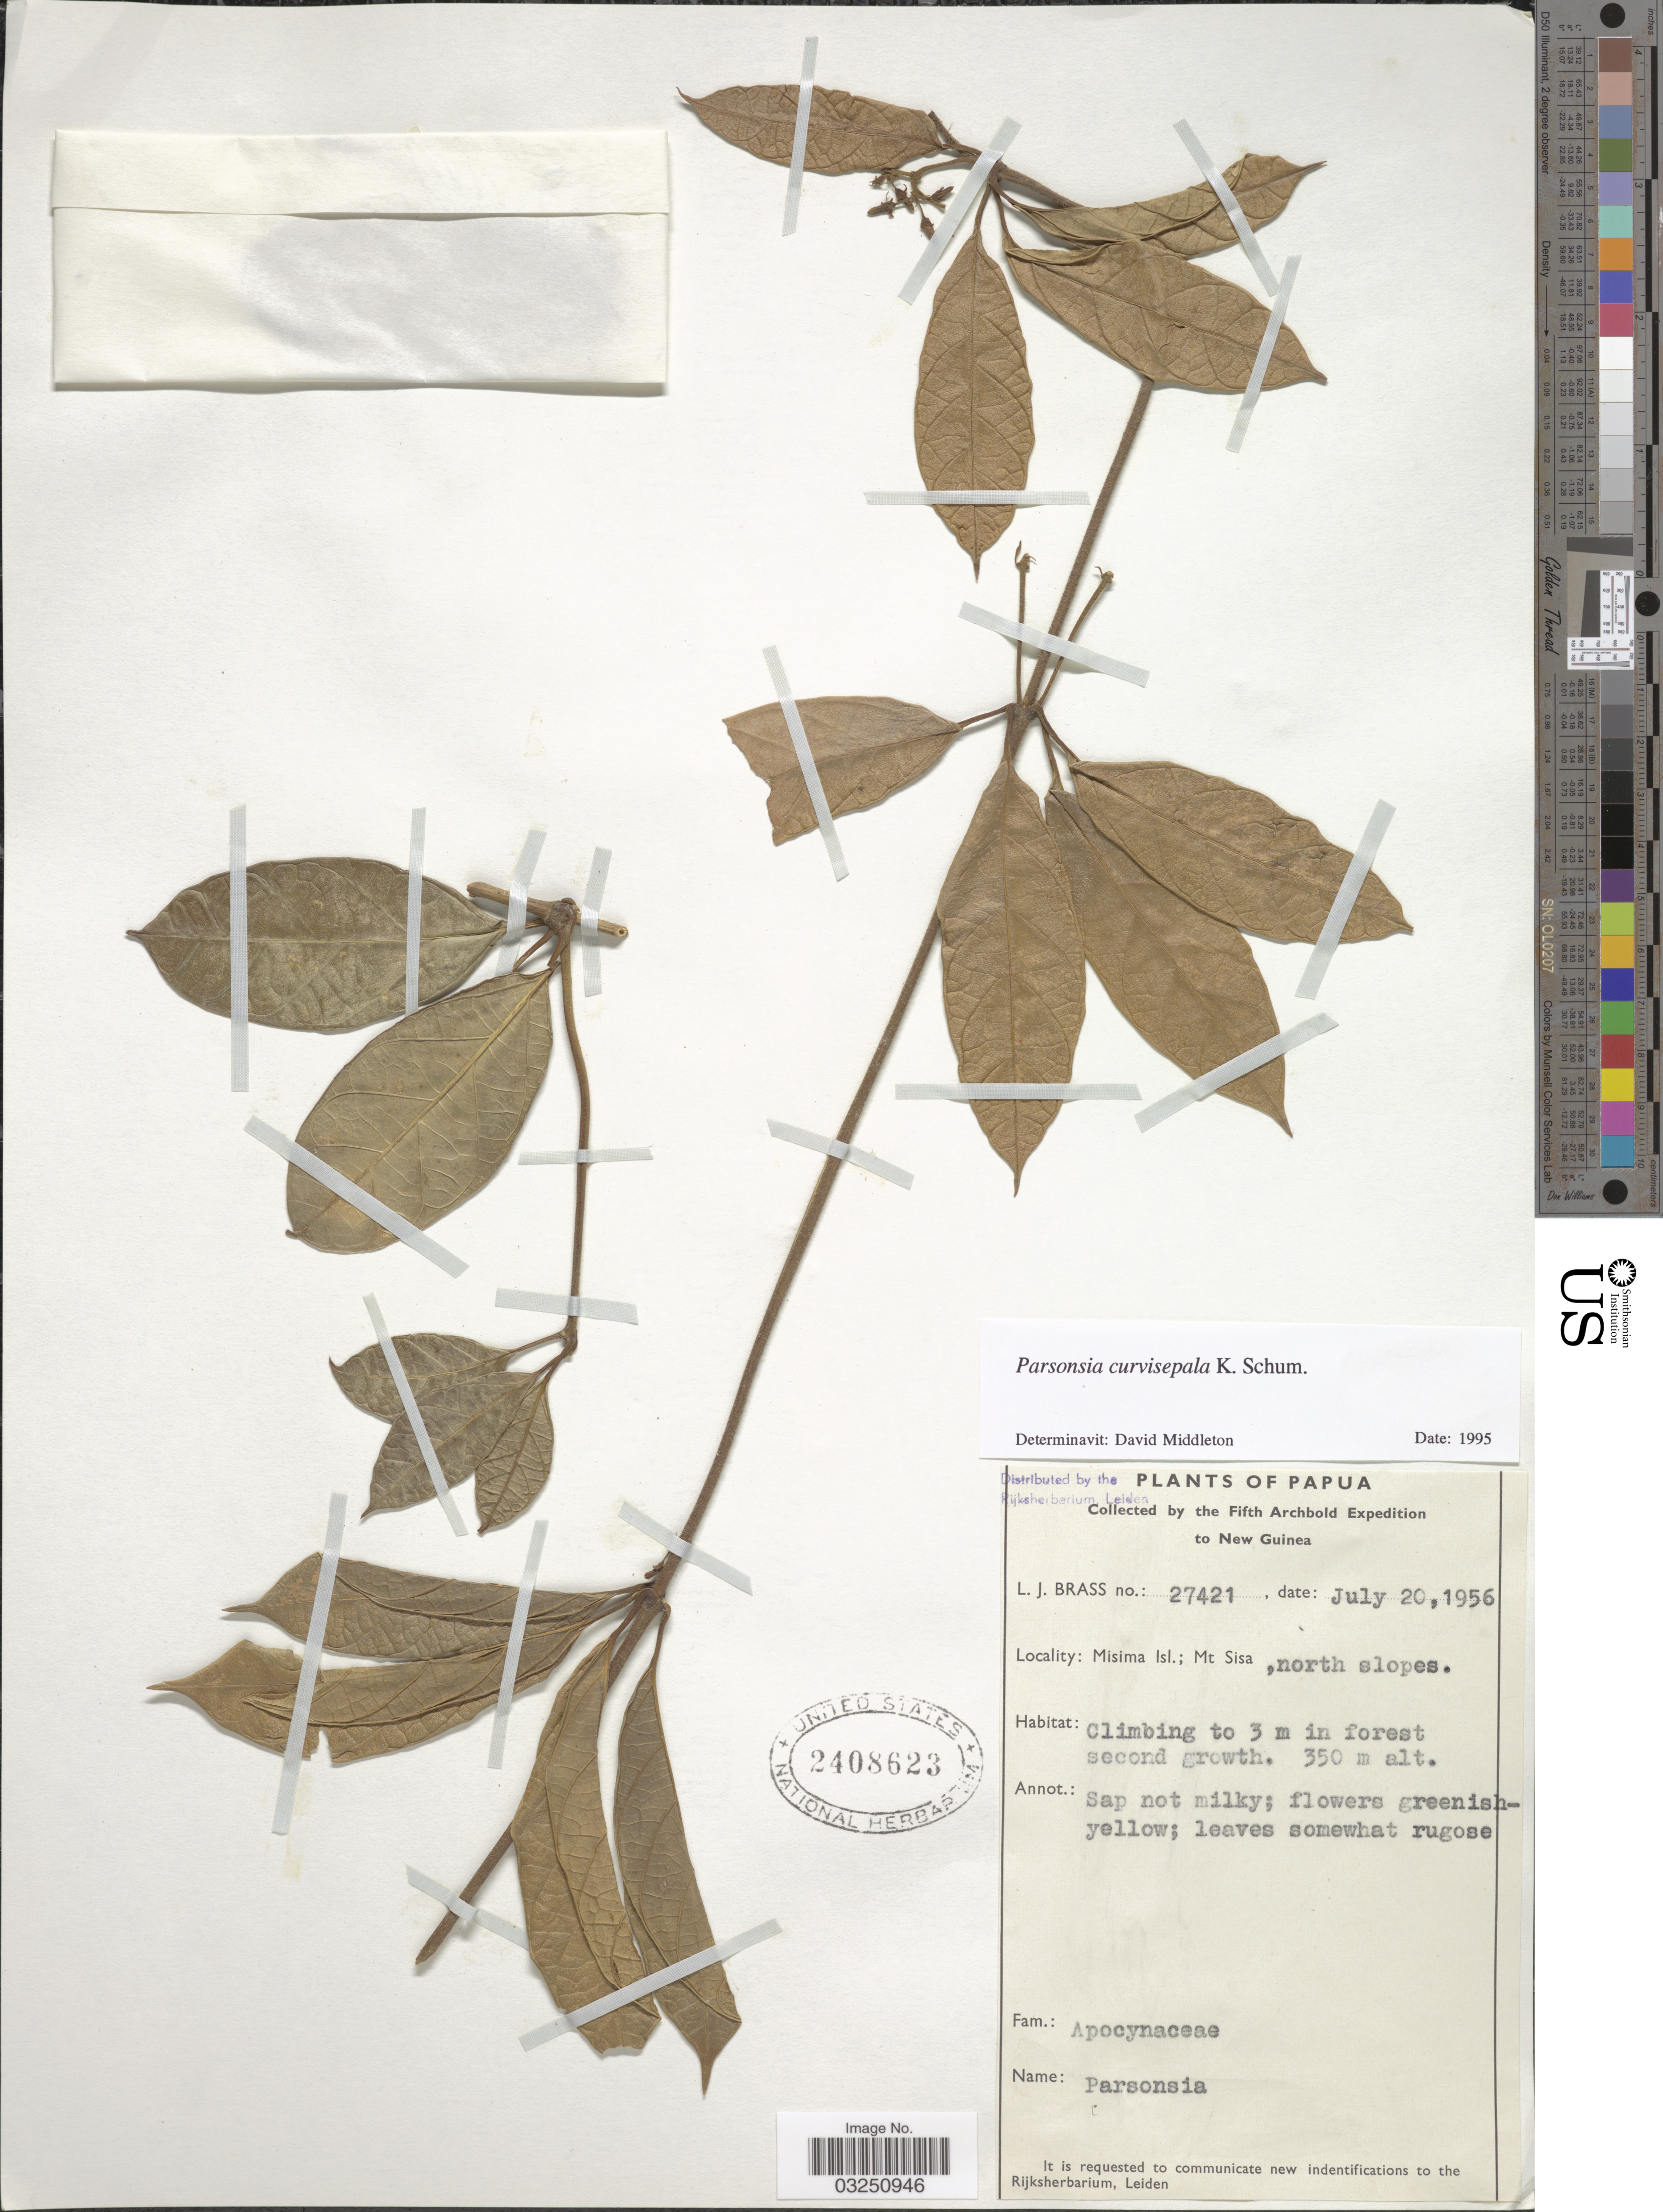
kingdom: Plantae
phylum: Tracheophyta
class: Magnoliopsida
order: Gentianales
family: Apocynaceae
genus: Parsonsia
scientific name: Parsonsia curvisepala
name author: K. Schum.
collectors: L. J. Brass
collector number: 27421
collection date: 1956-07-20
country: Papua New Guinea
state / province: Milne Bay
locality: Papua. New Guinea. Misima Isl.; Mt Sisa, north slopes.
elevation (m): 350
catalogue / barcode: US 2408623